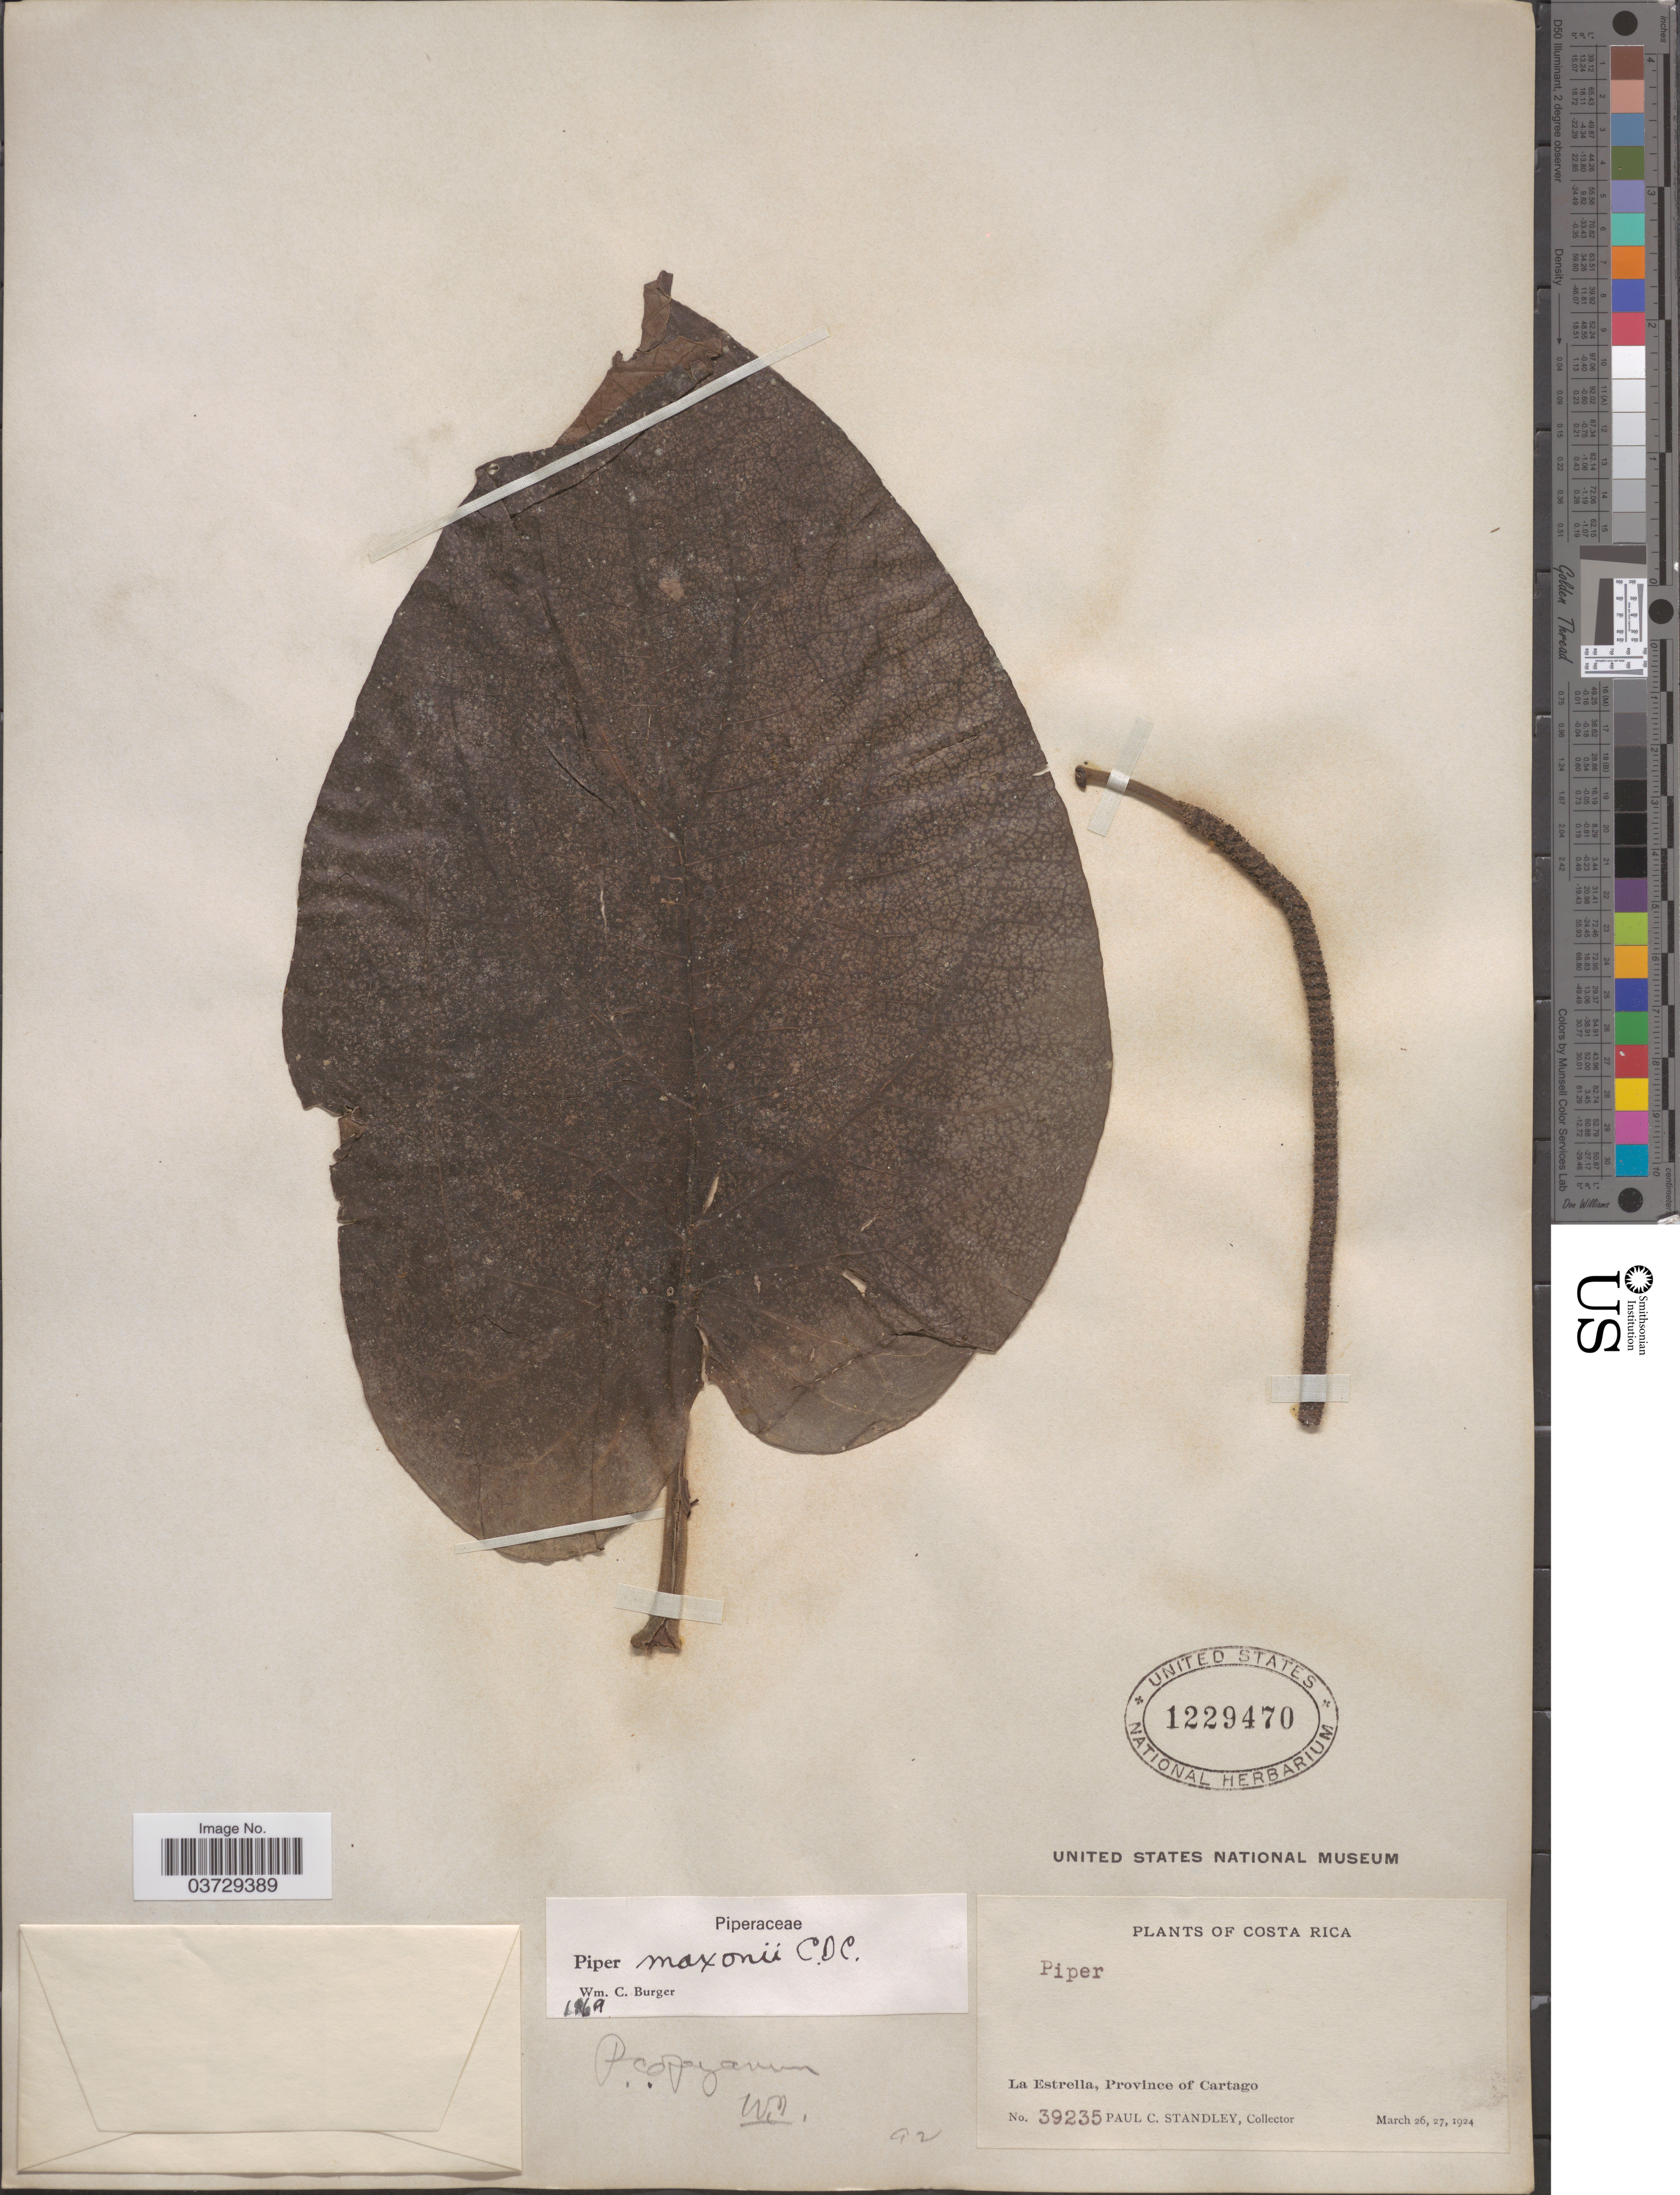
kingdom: Plantae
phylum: Tracheophyta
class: Magnoliopsida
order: Piperales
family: Piperaceae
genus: Piper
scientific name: Piper maxonii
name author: C. DC.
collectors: P. C. Standley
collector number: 39235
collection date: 1924-03-26/1924-03-27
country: Costa Rica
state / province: Cartago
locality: La Estrella.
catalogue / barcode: US 1229470